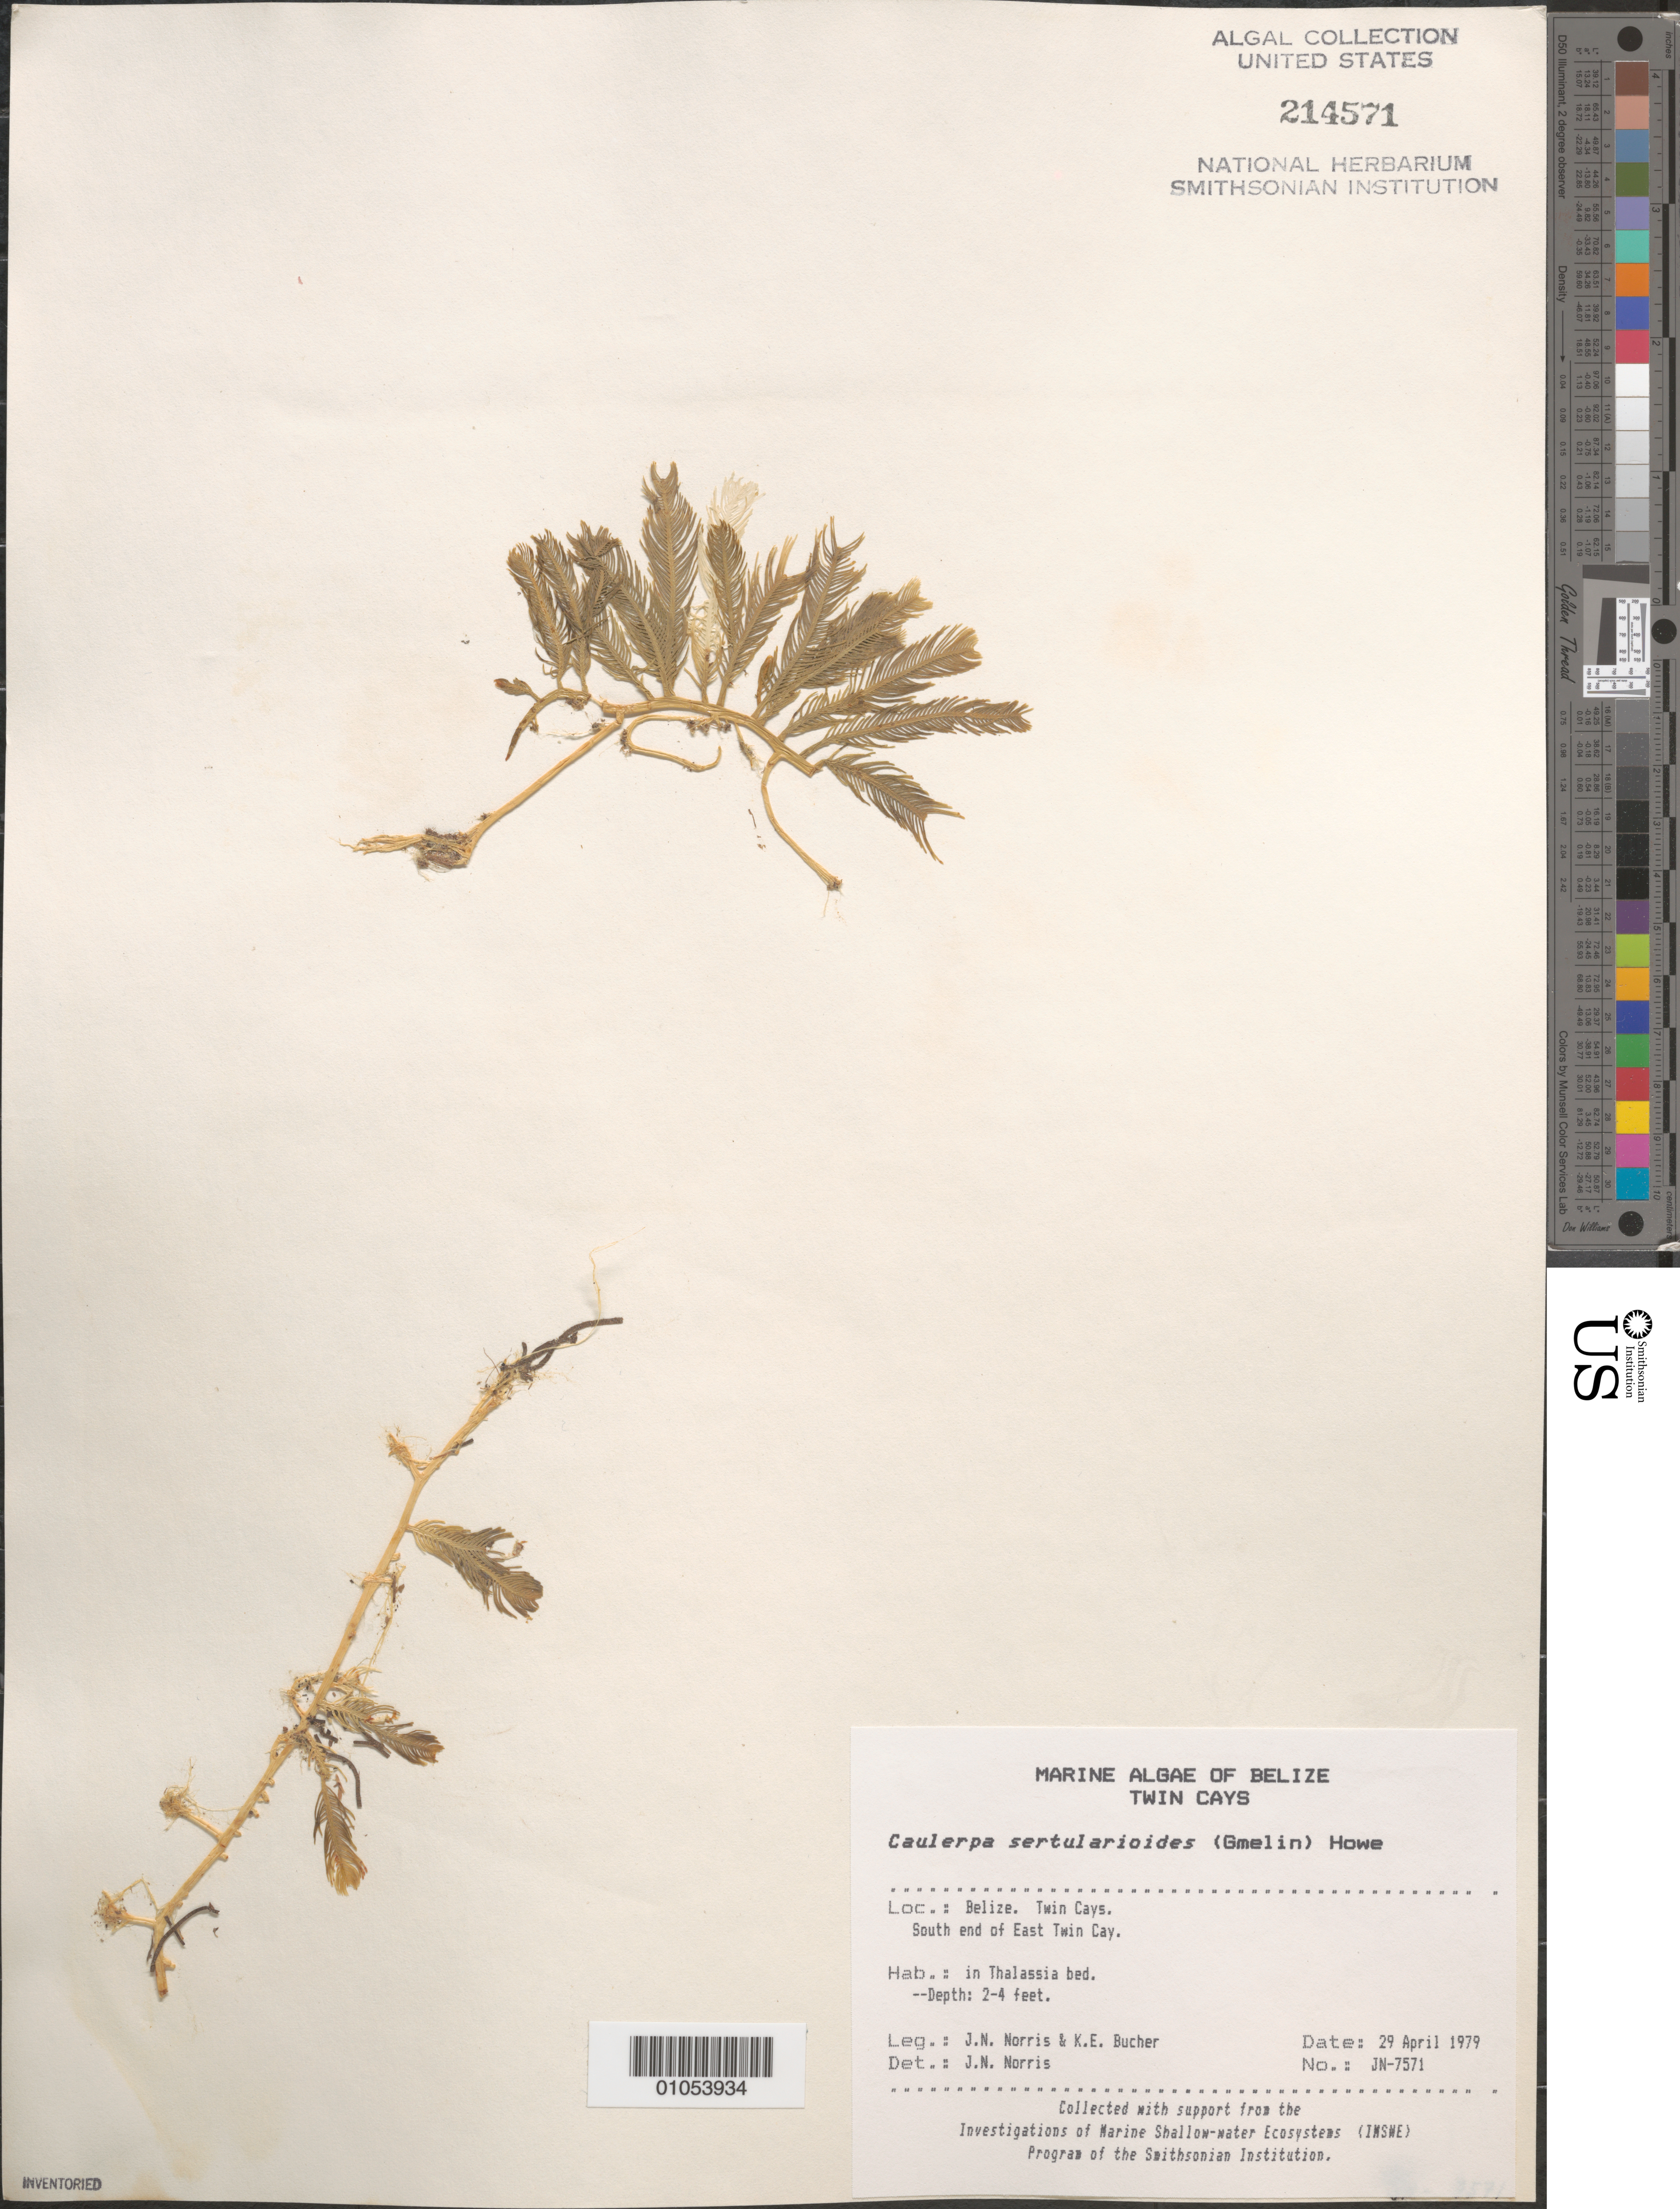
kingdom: Plantae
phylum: Chlorophyta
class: Ulvophyceae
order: Bryopsidales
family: Caulerpaceae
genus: Caulerpa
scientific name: Caulerpa sertularioides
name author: (S.G. Gmel.) M. Howe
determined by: Norris, James N.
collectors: J. N. Norris & K. E. Bucher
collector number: JN-7571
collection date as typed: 29 Apr 1979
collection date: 1979-04-29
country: Belize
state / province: Stann Creek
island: East Twin Cay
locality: South end of East Twin Cay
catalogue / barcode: US 214571